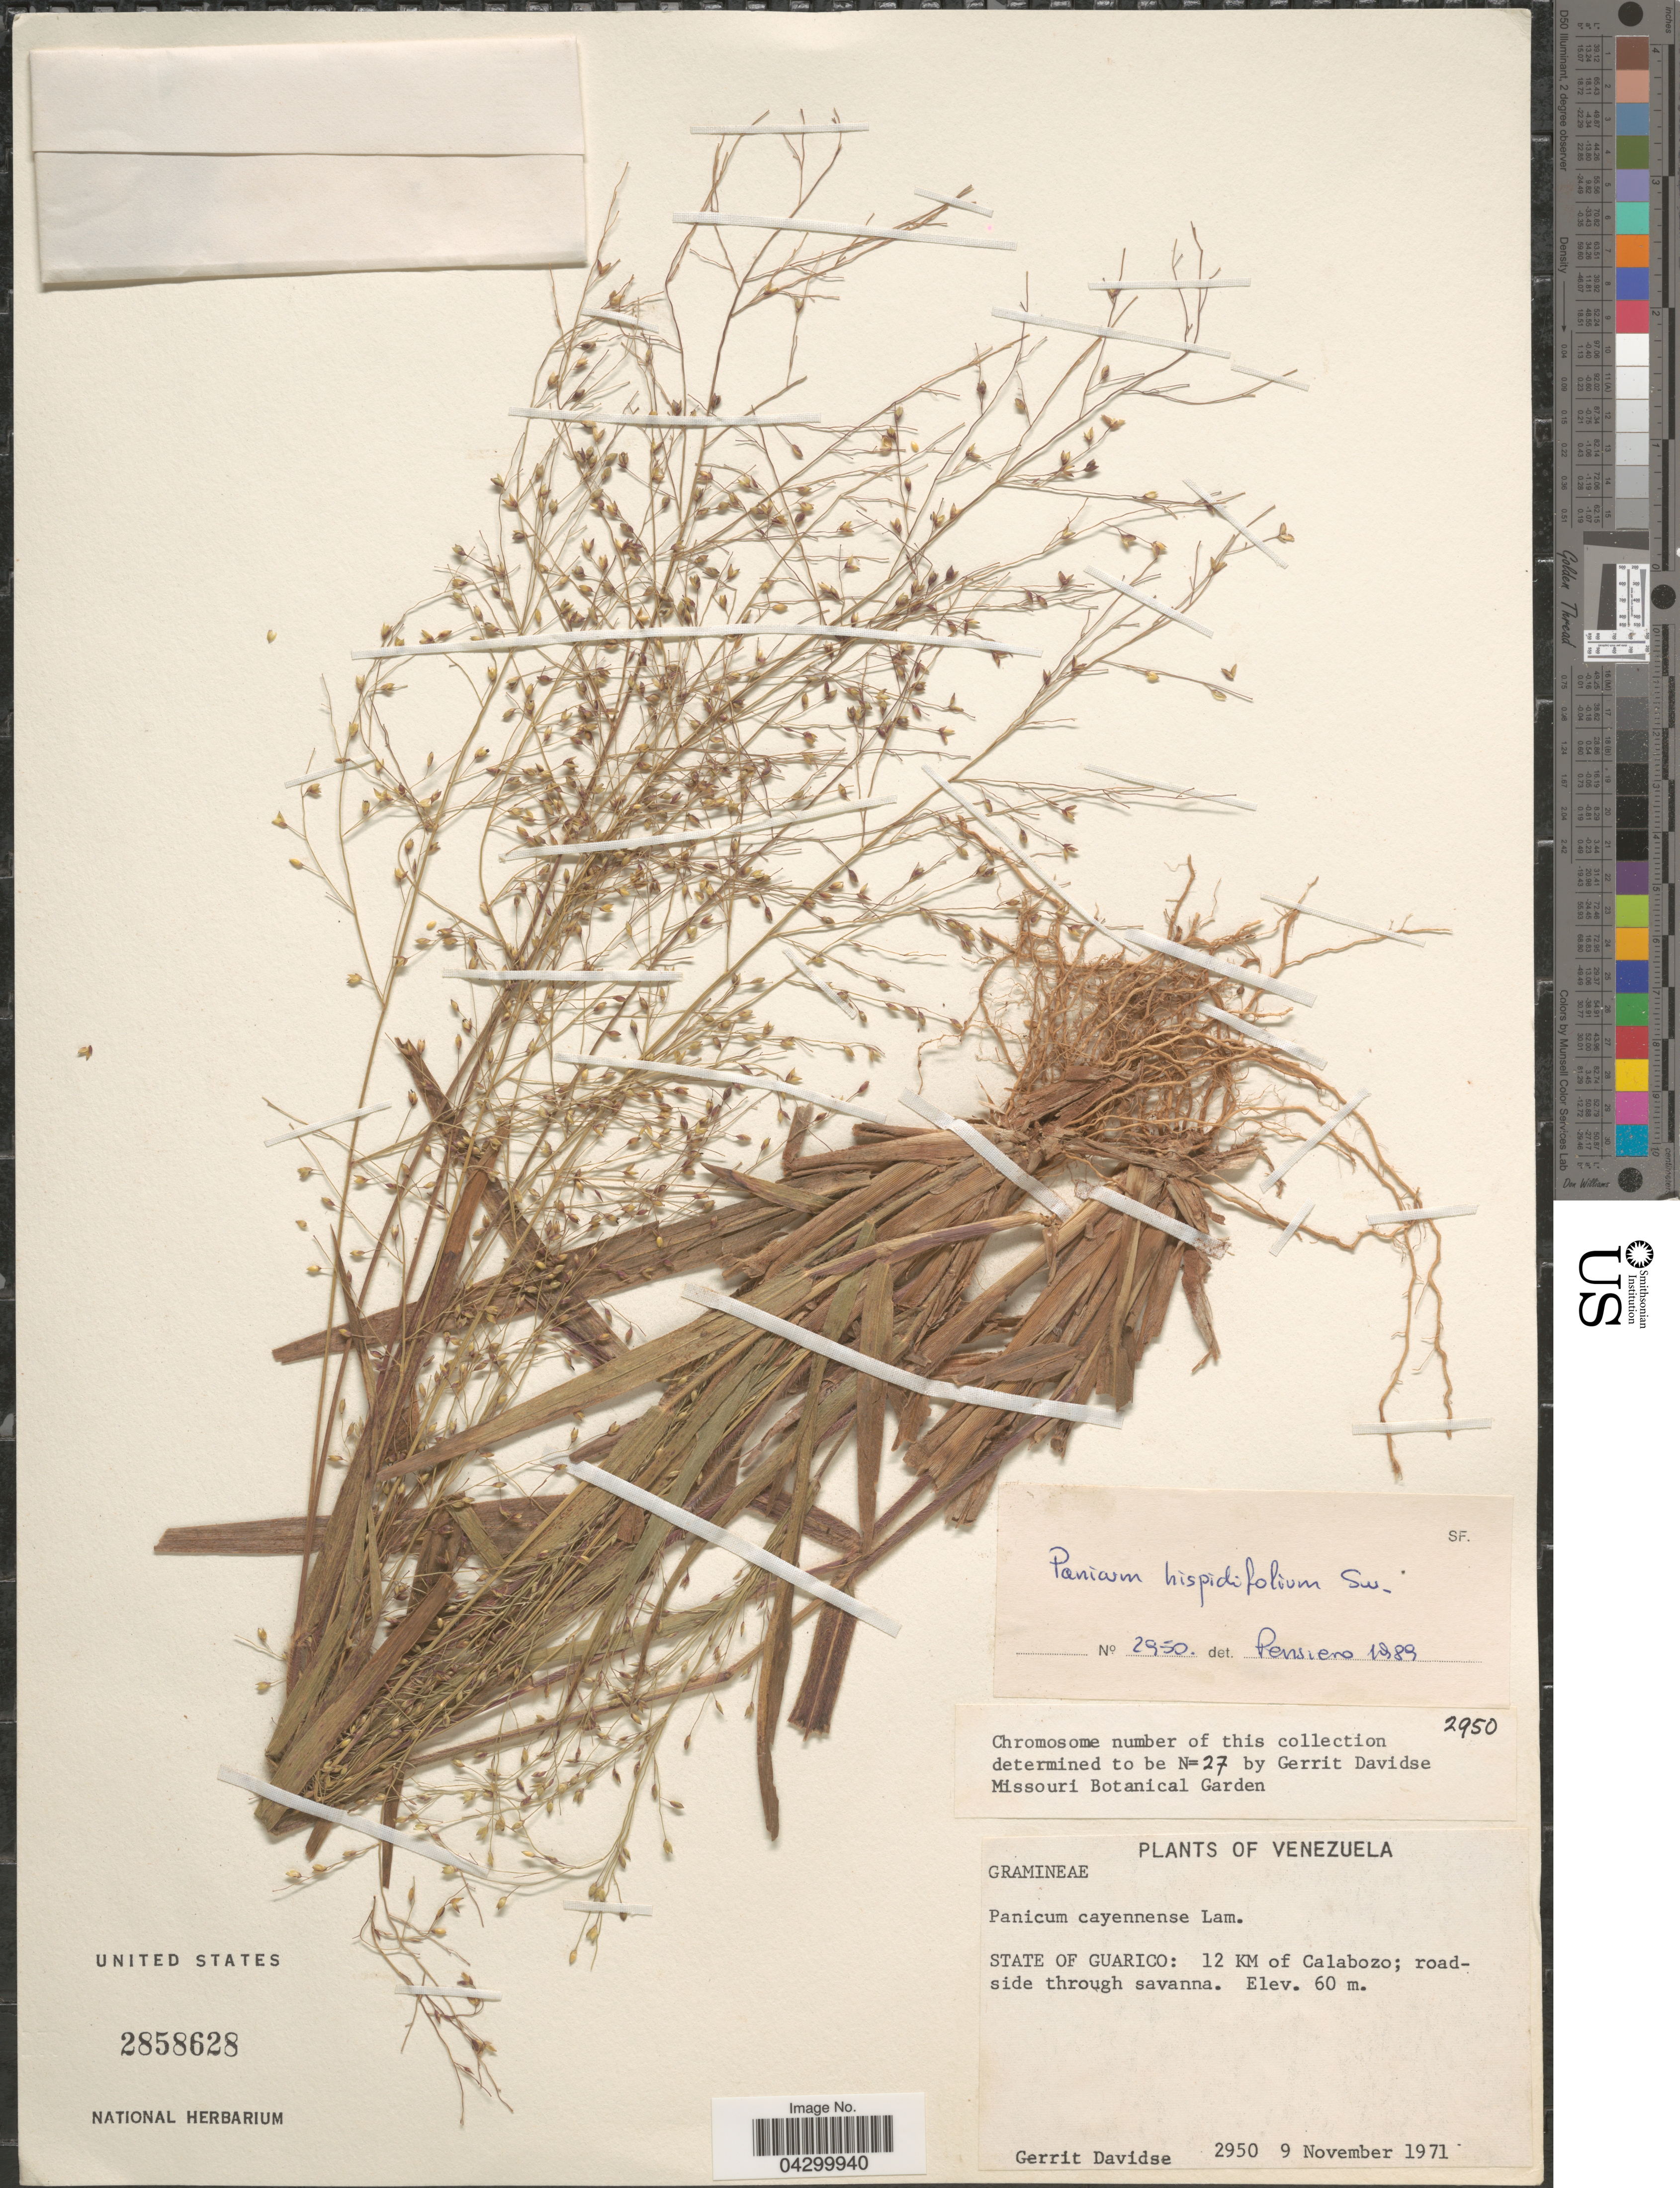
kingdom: Plantae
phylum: Tracheophyta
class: Liliopsida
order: Poales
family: Poaceae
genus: Panicum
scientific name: Panicum hispidifolium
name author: Swallen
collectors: G. Davidse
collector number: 2950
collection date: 1971-11-09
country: Venezuela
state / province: Guarico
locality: State of Guarico: 12 KM of Calabazo; roadside through savanna.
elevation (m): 60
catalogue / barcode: US 2858628